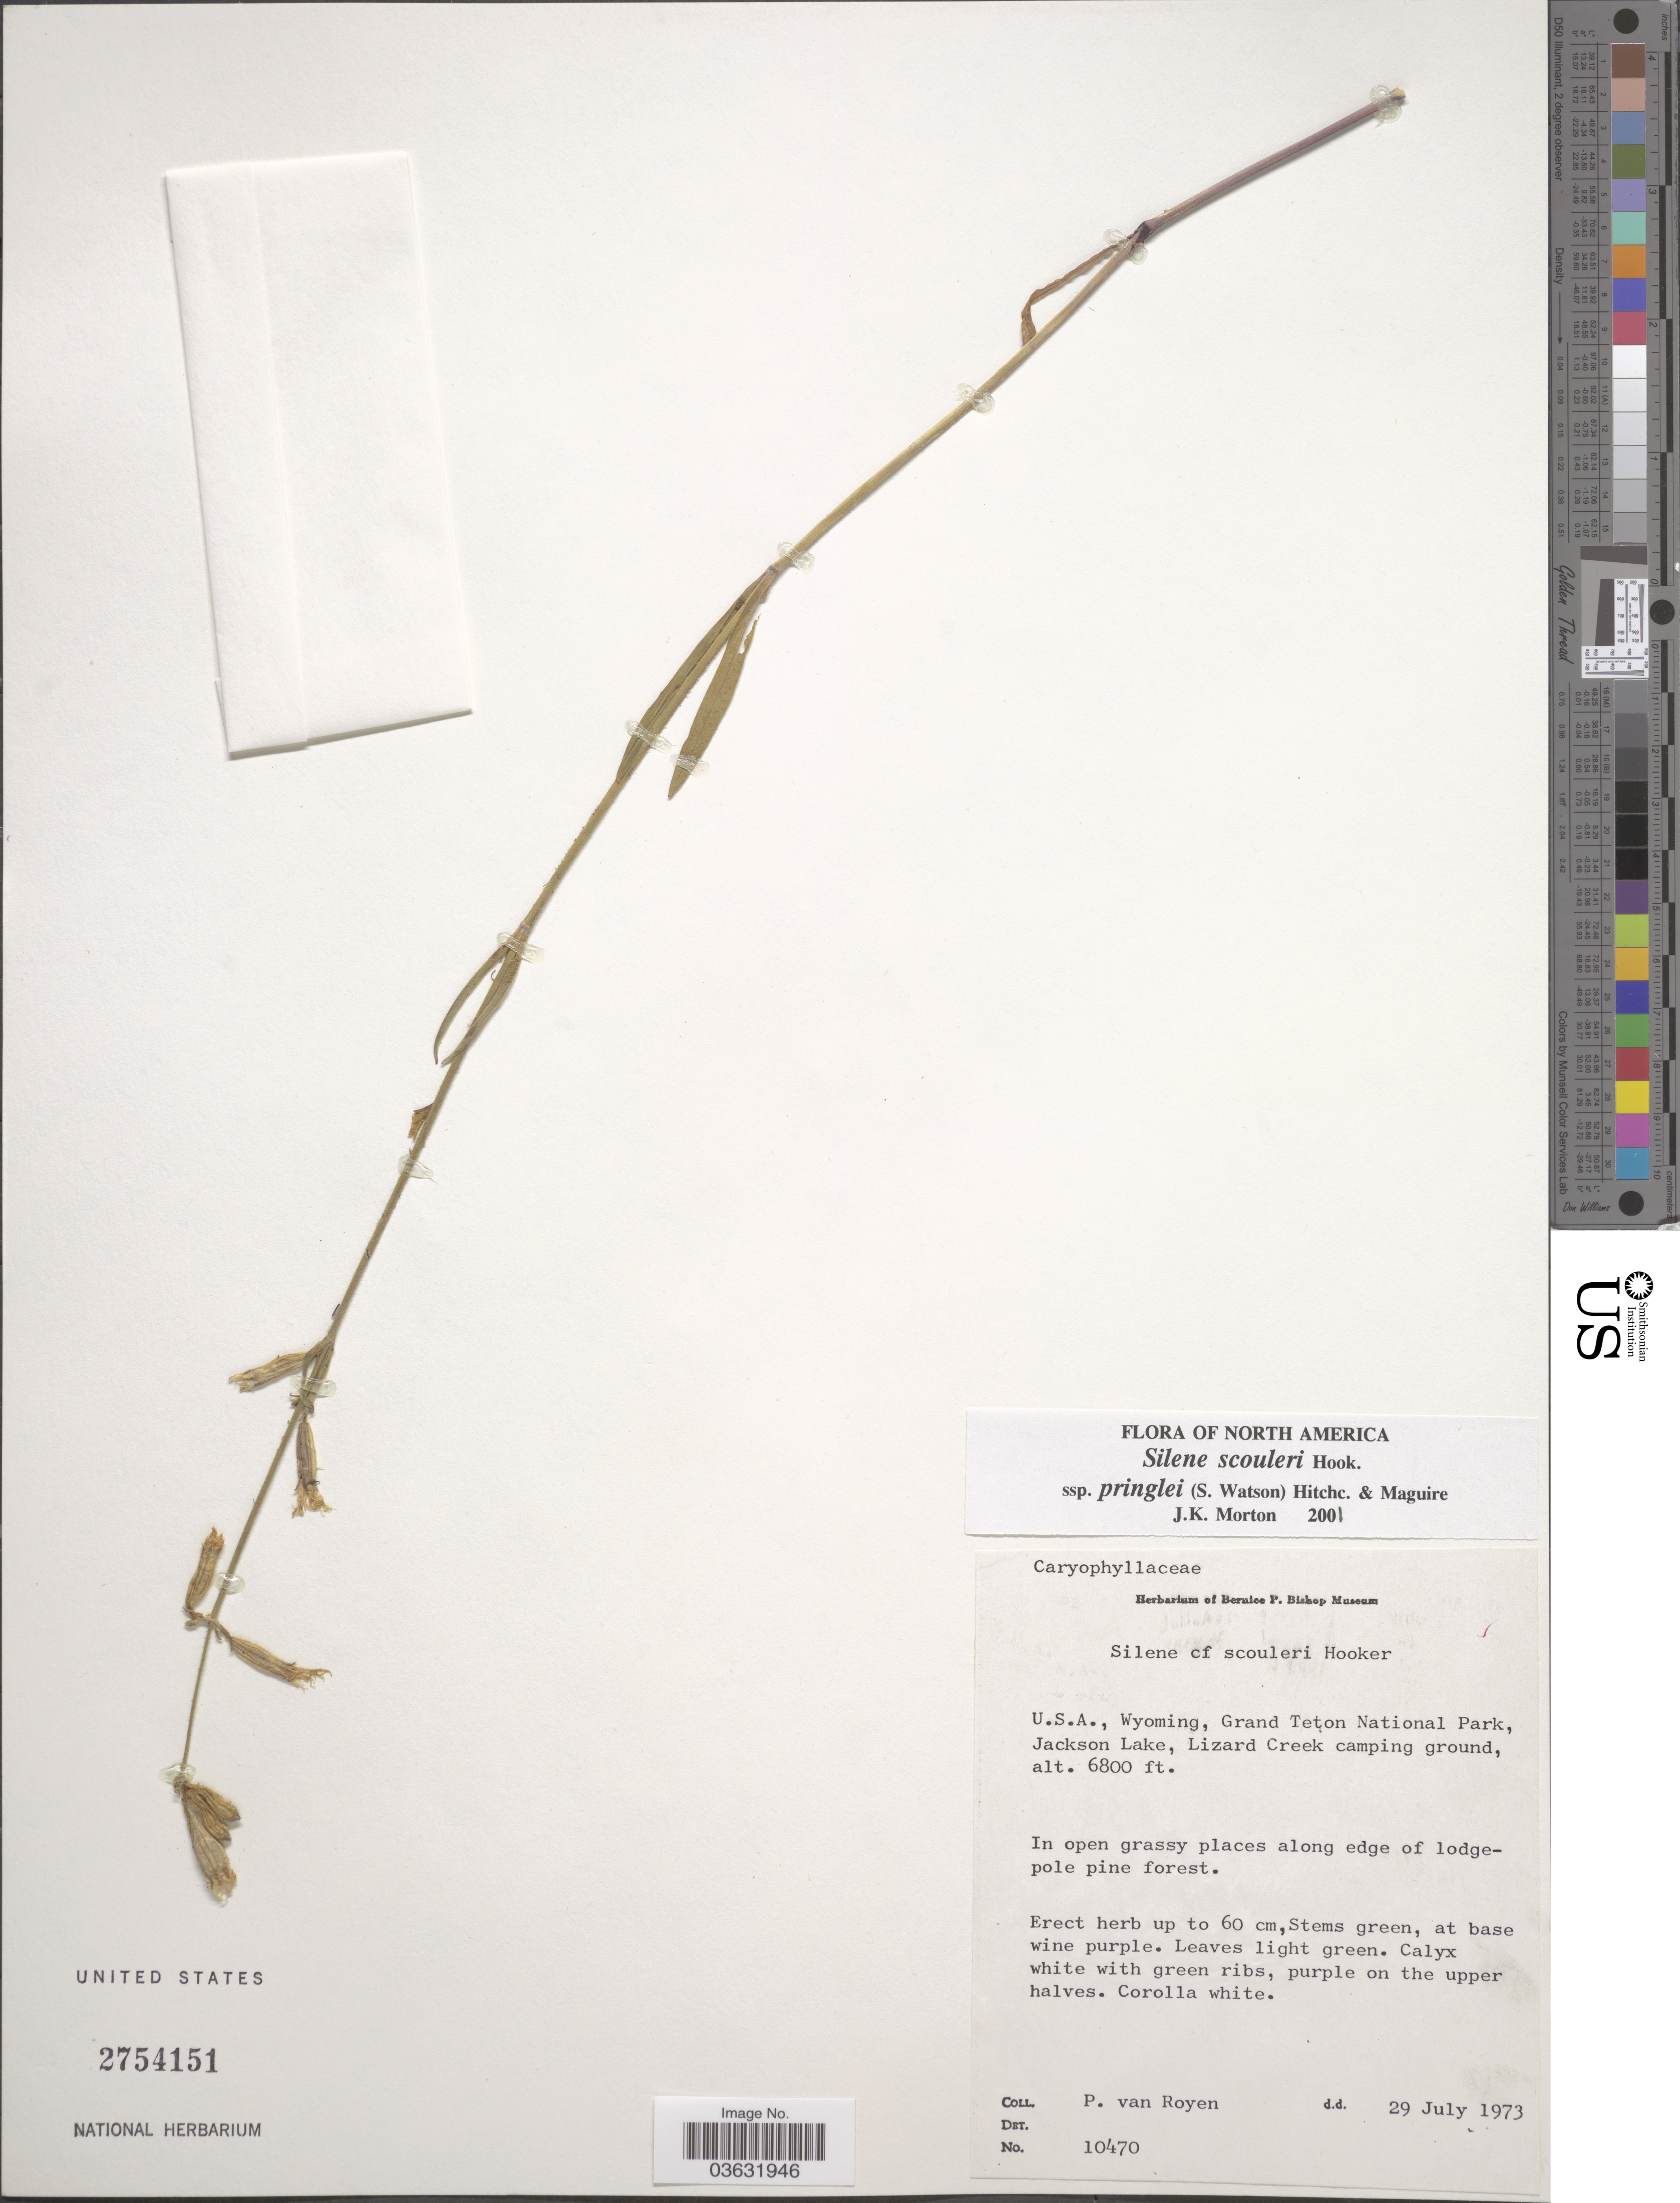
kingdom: Plantae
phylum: Tracheophyta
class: Magnoliopsida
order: Caryophyllales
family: Caryophyllaceae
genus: Silene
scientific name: Silene scouleri subsp. pringlei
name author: (S. Watson) C.L. Hitchc. & Maguire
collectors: P. van Royen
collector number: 10470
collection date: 1973-07-29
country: United States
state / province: Wyoming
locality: Grand Teton National Park, Jackson Lake, Lizard Creek camping ground.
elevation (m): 2073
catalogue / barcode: US 2754151